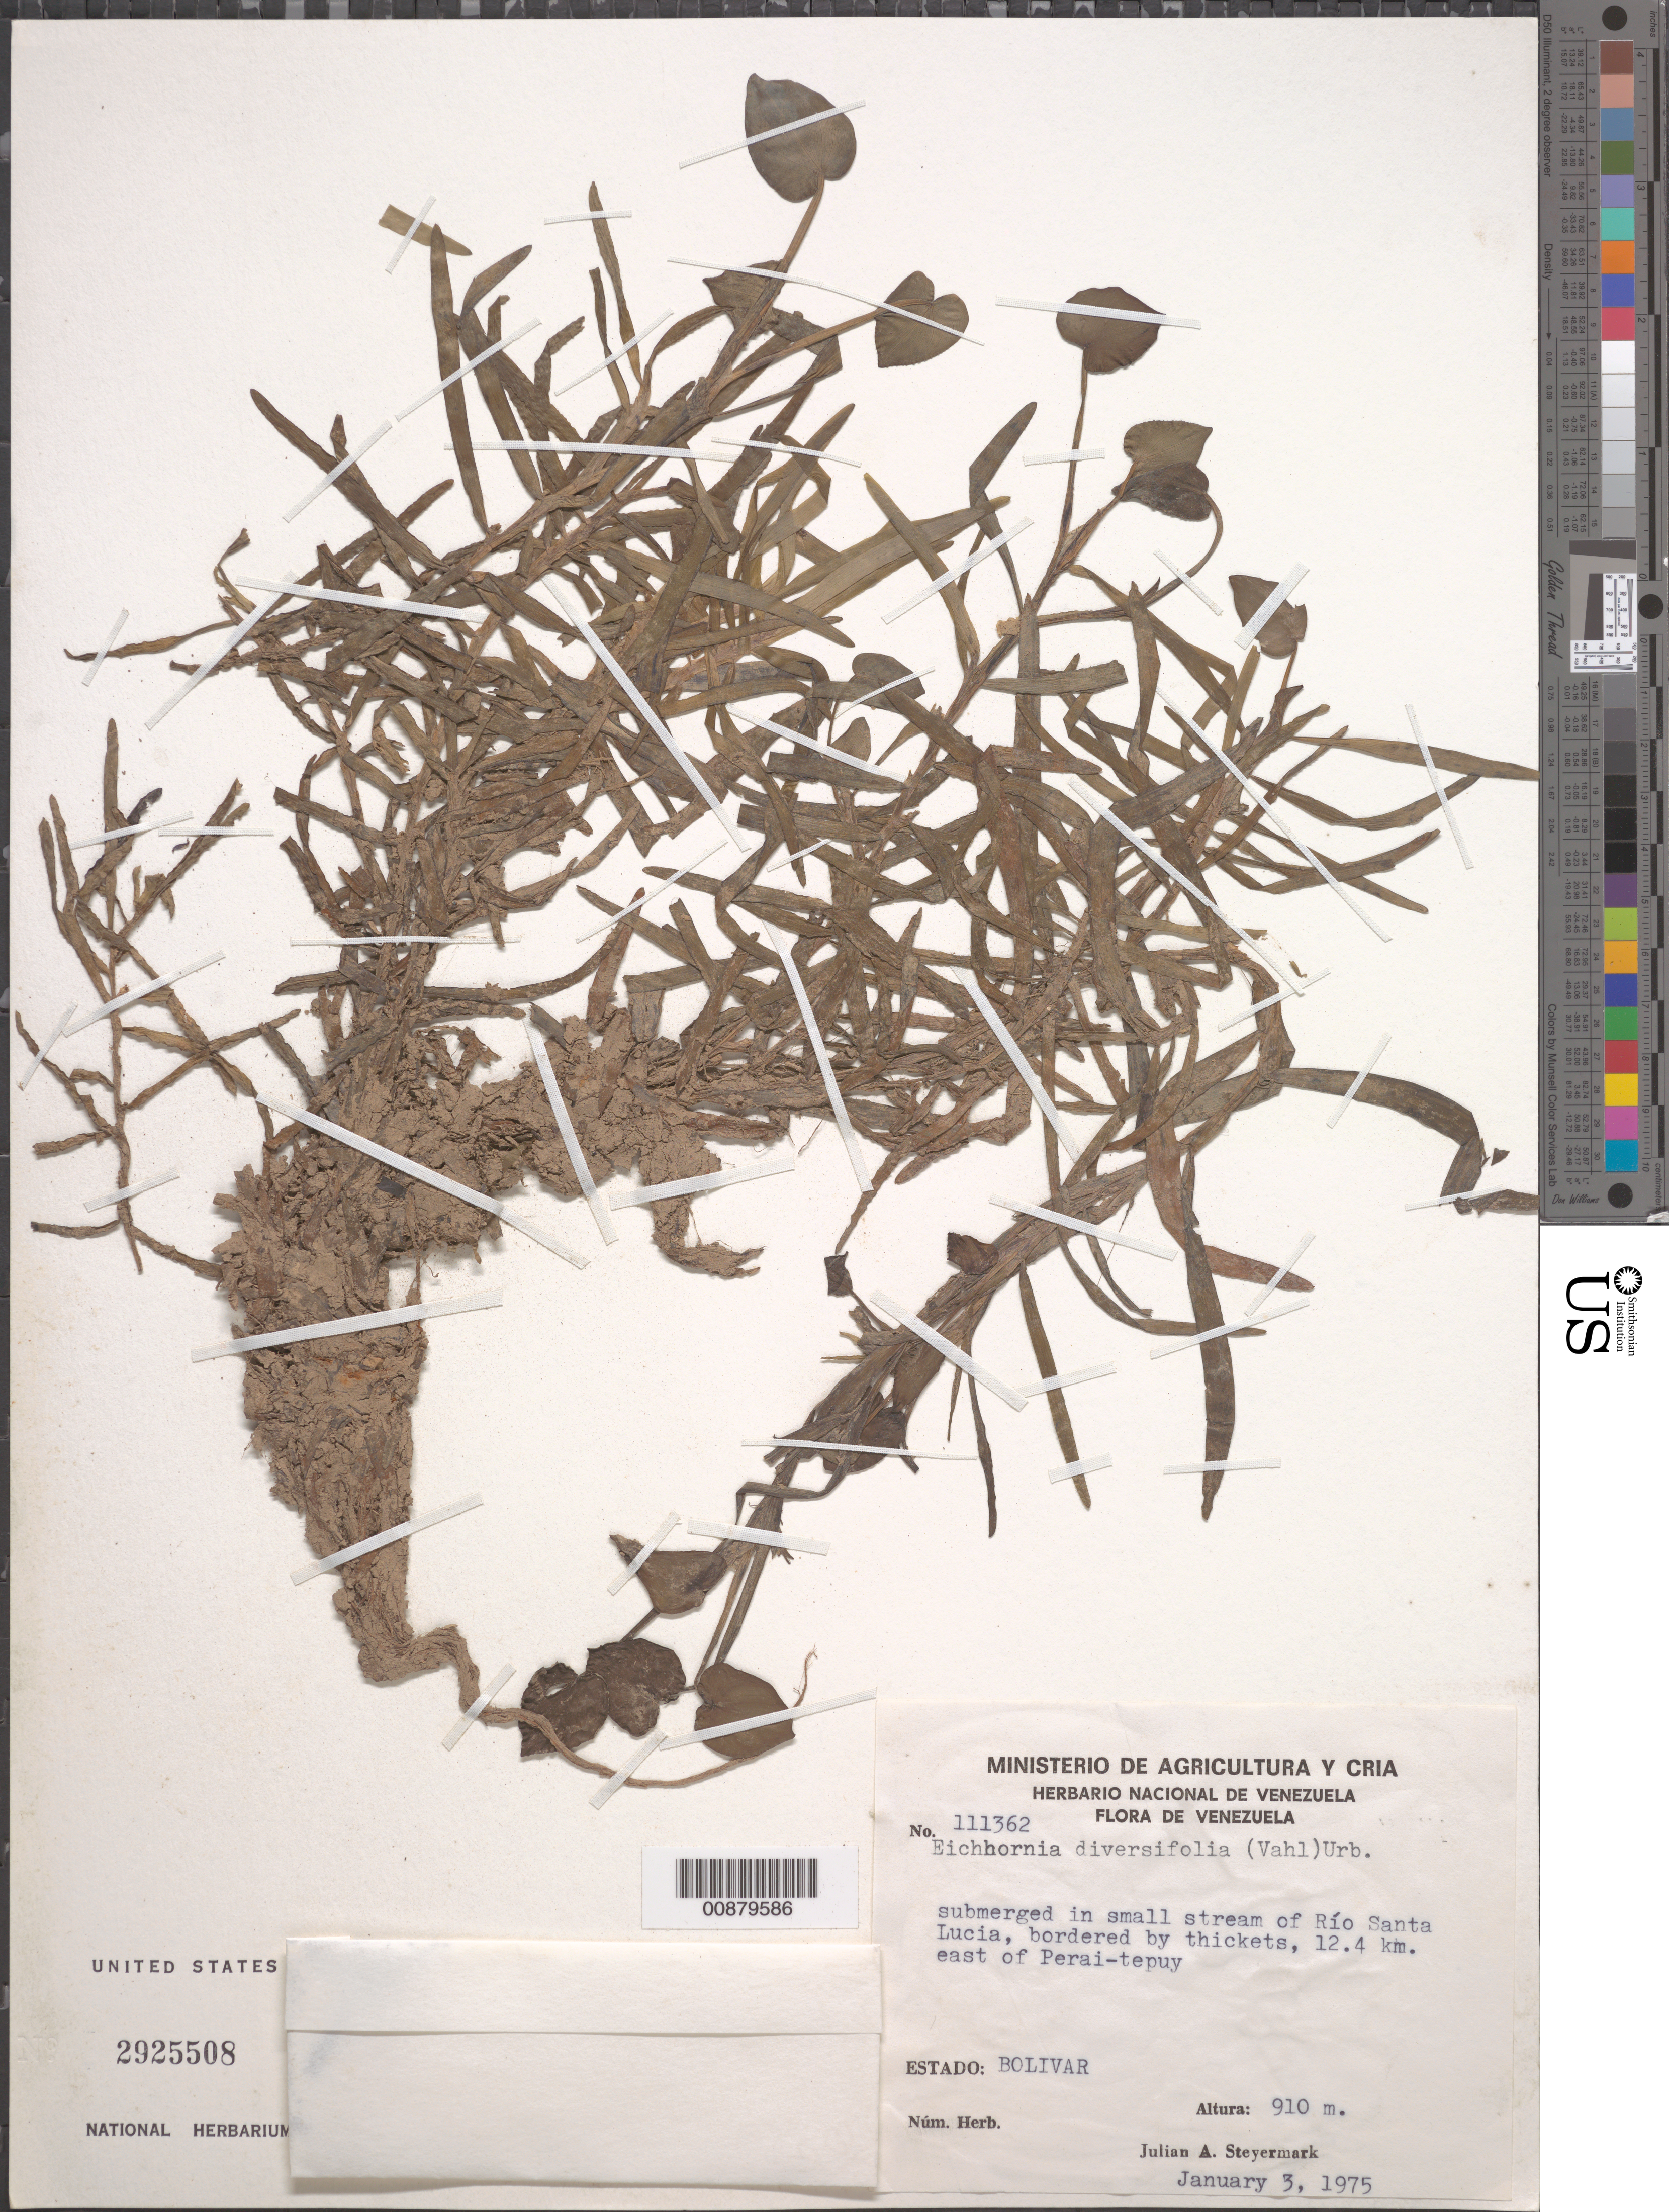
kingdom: Plantae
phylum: Tracheophyta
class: Liliopsida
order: Commelinales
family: Pontederiaceae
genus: Eichhornia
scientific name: Eichhornia diversifolia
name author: (Vahl) Urb.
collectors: J. Steyermark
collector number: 111362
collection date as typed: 3-Jan-75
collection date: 1975-01-03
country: Venezuela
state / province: Bolívar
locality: Río Santa Lucia, 12.4 km E of Perai-tepuy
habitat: Submerged in small stream bordered by thickets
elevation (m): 910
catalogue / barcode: US 2925508